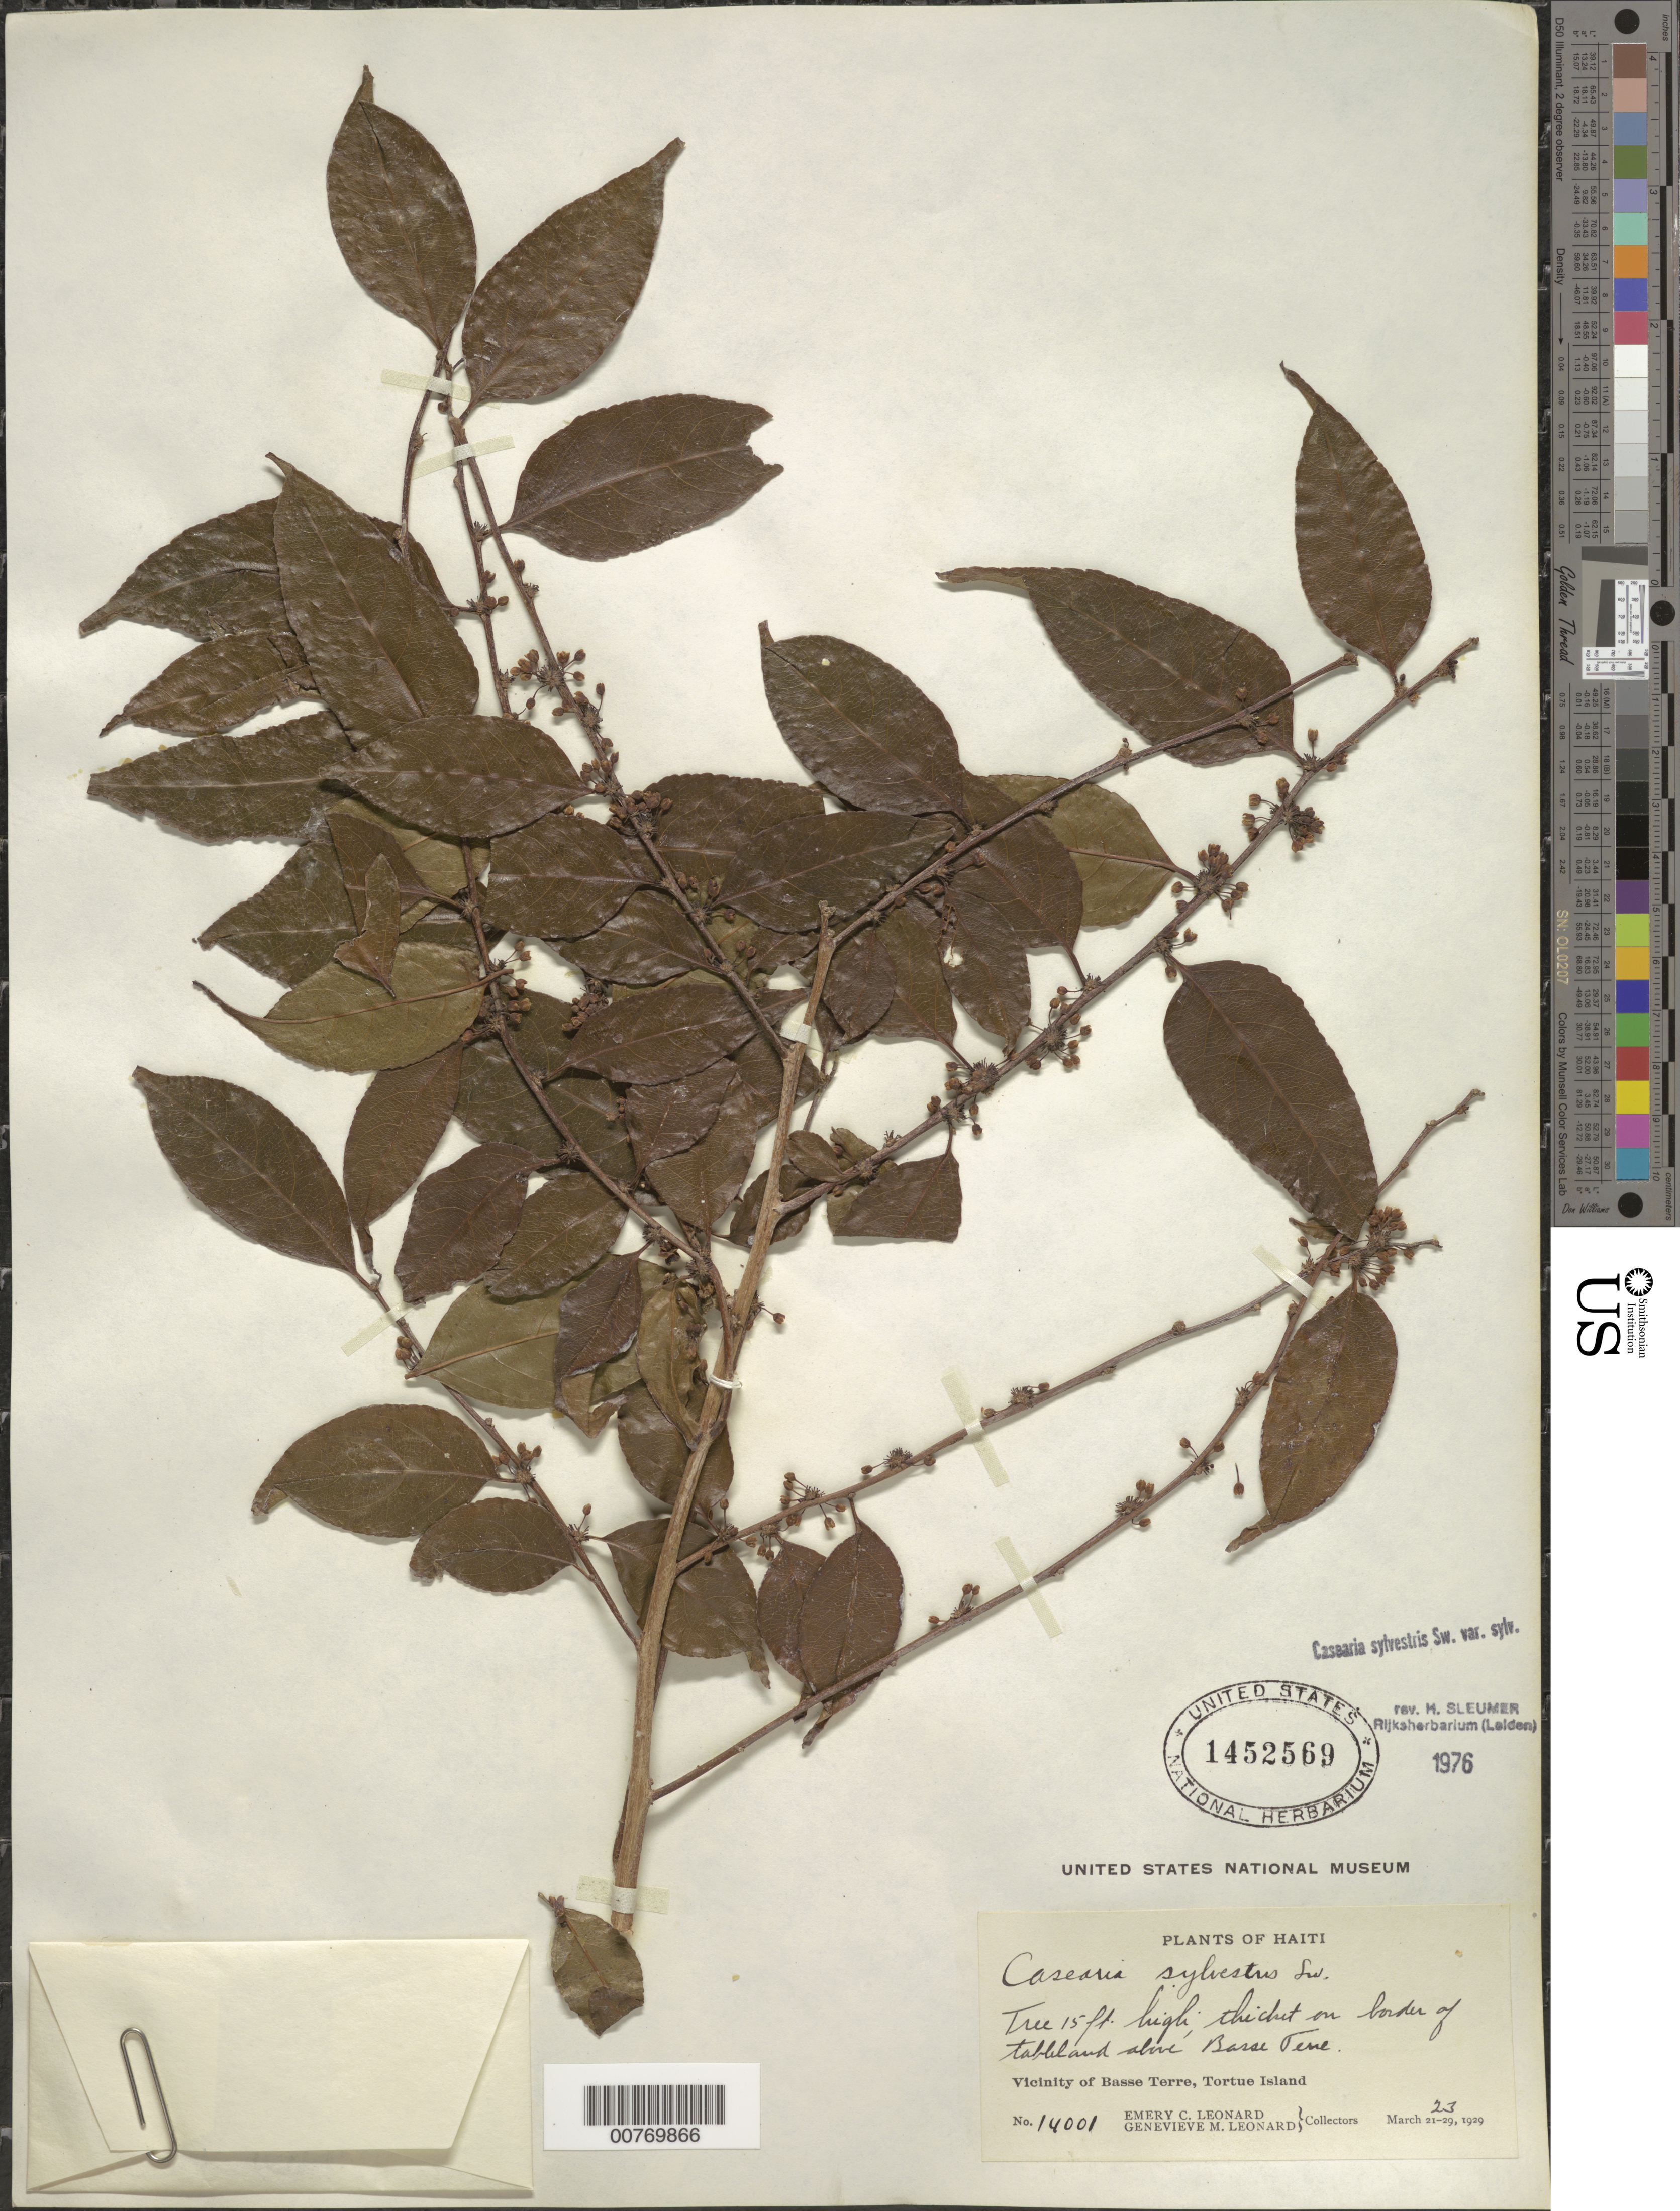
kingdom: Plantae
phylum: Tracheophyta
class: Magnoliopsida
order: Malpighiales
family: Salicaceae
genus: Casearia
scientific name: Casearia sylvestris var. sylvestris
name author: Sw.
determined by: Sleumer, H. O.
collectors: E. C. Leonard & G. M. Leonard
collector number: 14001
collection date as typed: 23 Mar 1929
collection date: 1929-03-23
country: Haiti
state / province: Nord-Óuest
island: Île de la Tortue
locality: Vicinity of Basse Terre, Tortue Island.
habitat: Thicket on border.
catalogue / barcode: US 1452569